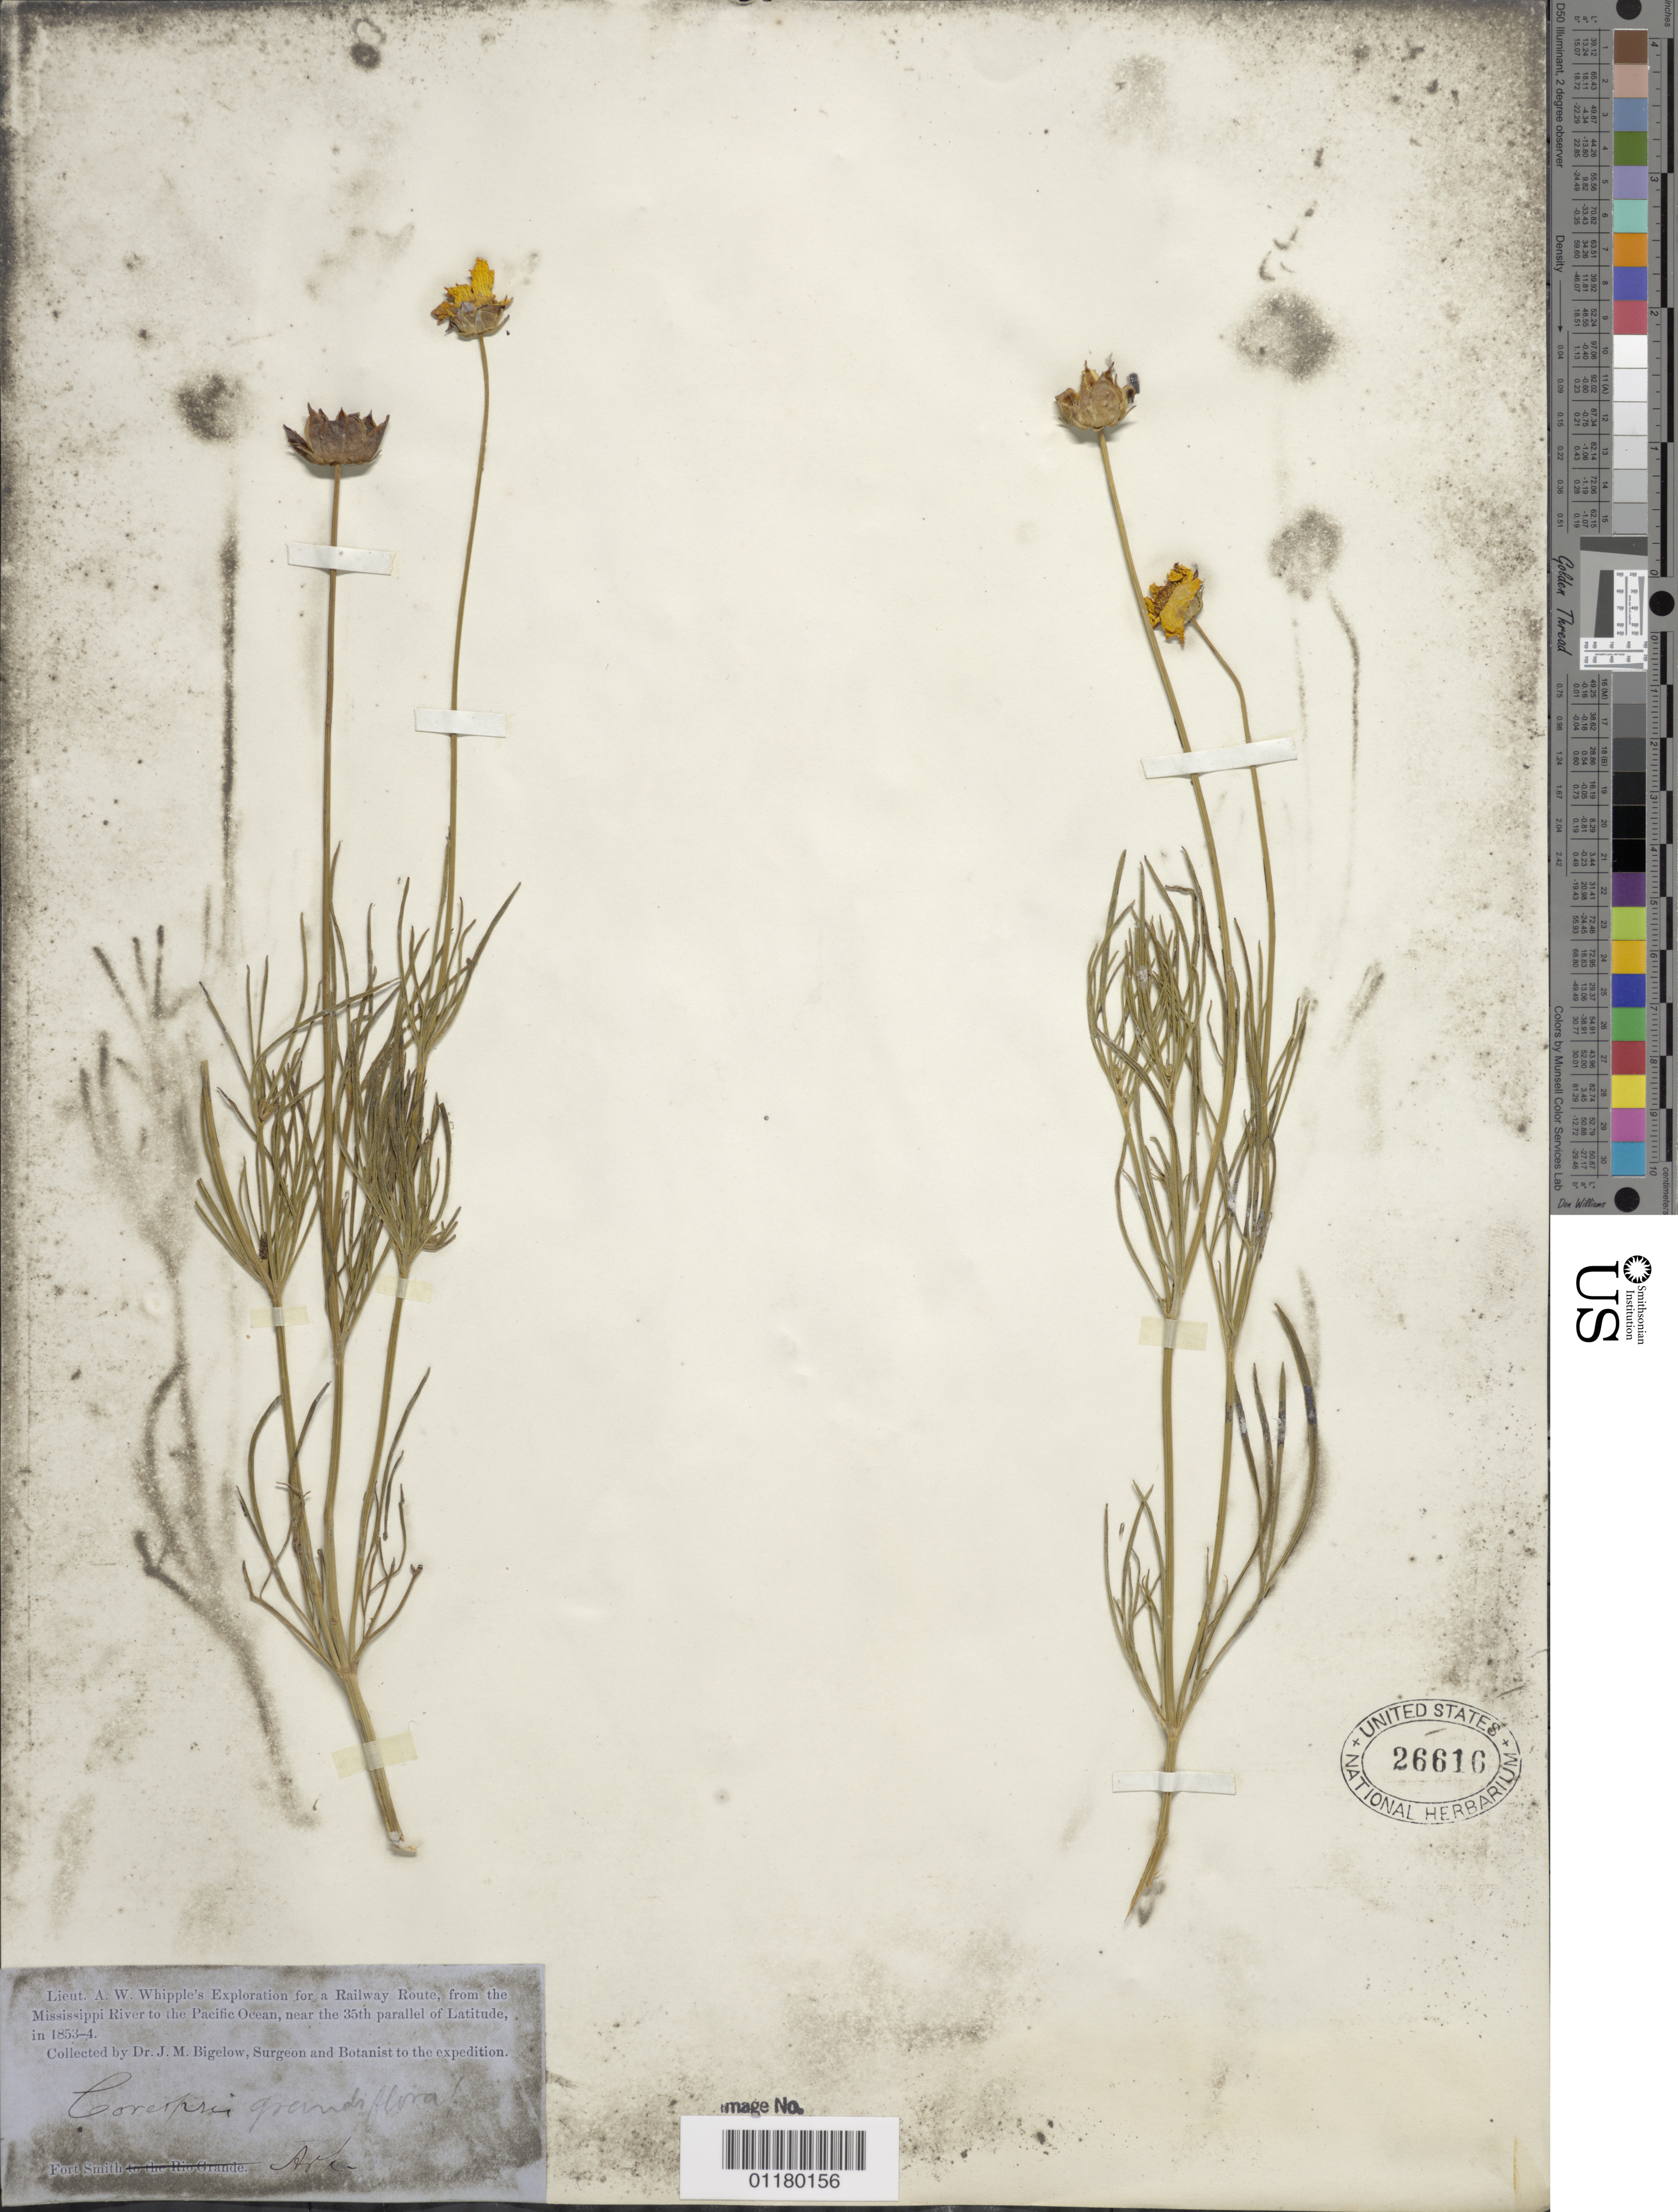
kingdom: Plantae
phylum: Tracheophyta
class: Magnoliopsida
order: Asterales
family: Asteraceae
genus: Coreopsis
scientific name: Coreopsis grandiflora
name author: Nutt.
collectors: J. M. Bigelow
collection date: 1853/1854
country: United States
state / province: Arkansas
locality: Fort Smith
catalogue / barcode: US 26616